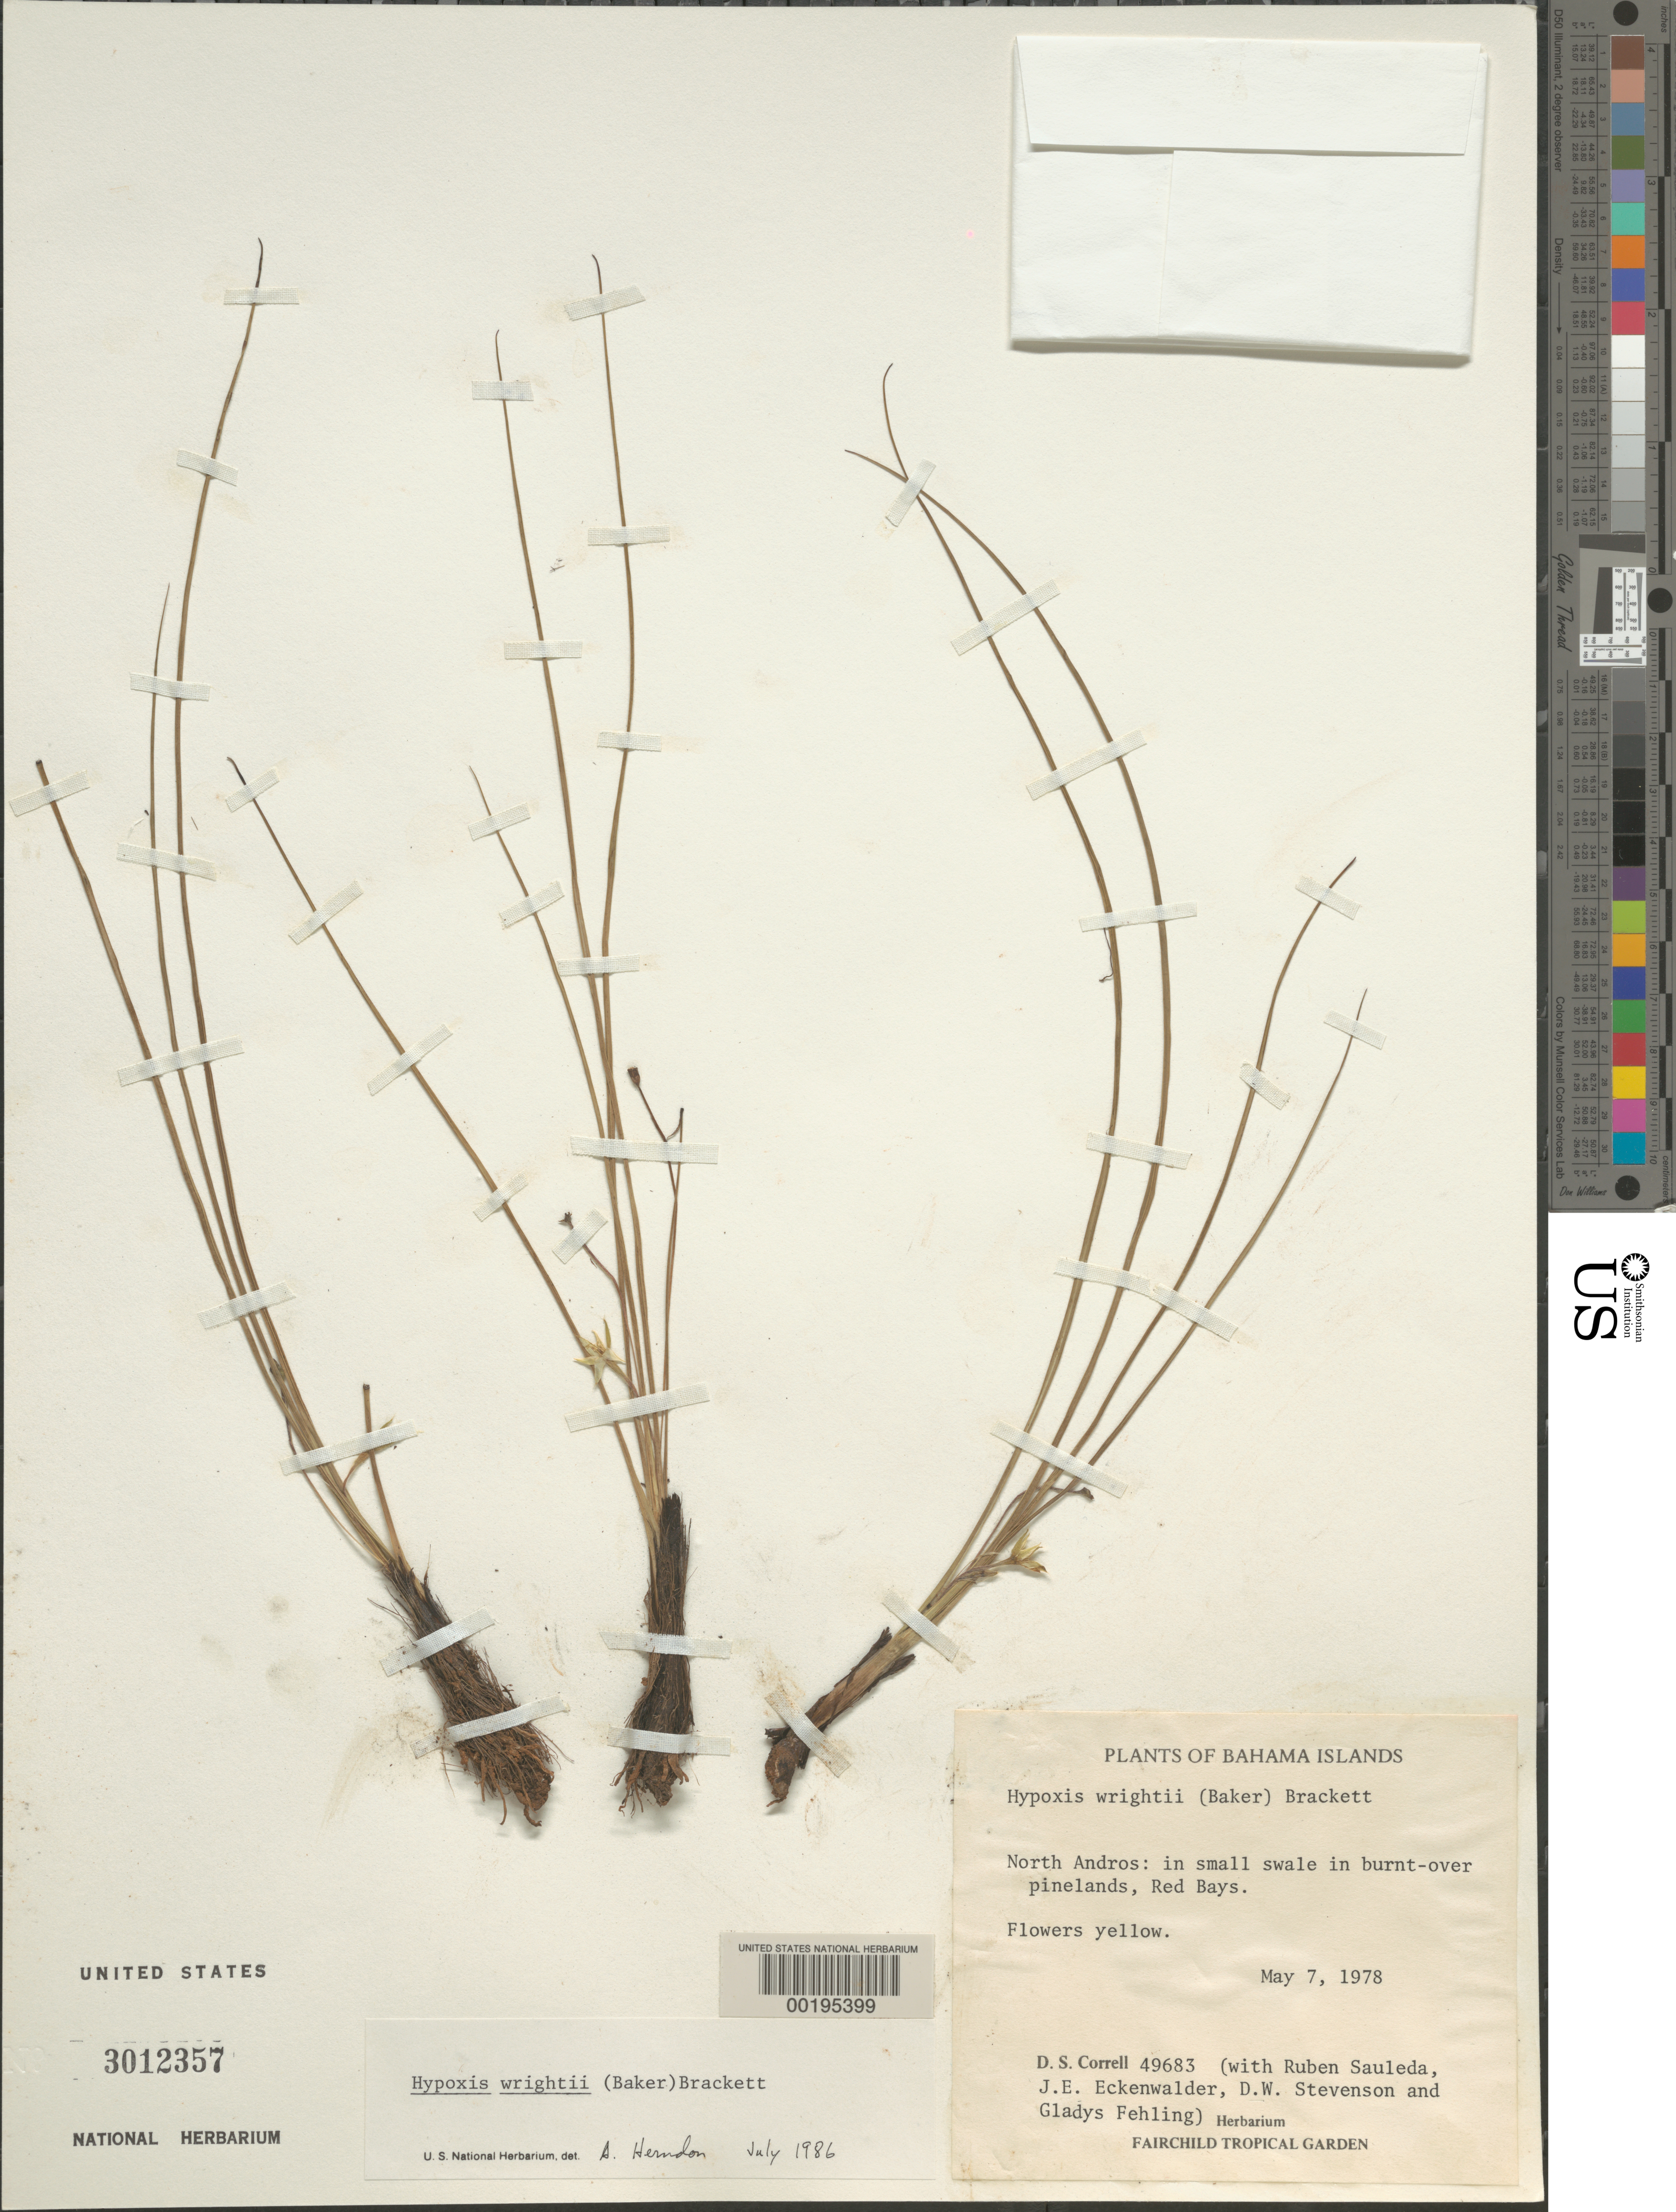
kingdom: Plantae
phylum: Tracheophyta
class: Liliopsida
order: Asparagales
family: Hypoxidaceae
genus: Hypoxis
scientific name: Hypoxis wrightii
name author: (Baker) Brackett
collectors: D. S. Correll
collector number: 49683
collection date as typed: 07 May 1978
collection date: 1978-05-07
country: Bahamas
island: Andros Island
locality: Red bays, north andros i.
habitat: In small swale in burnt-over pinelands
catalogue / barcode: US 3012357